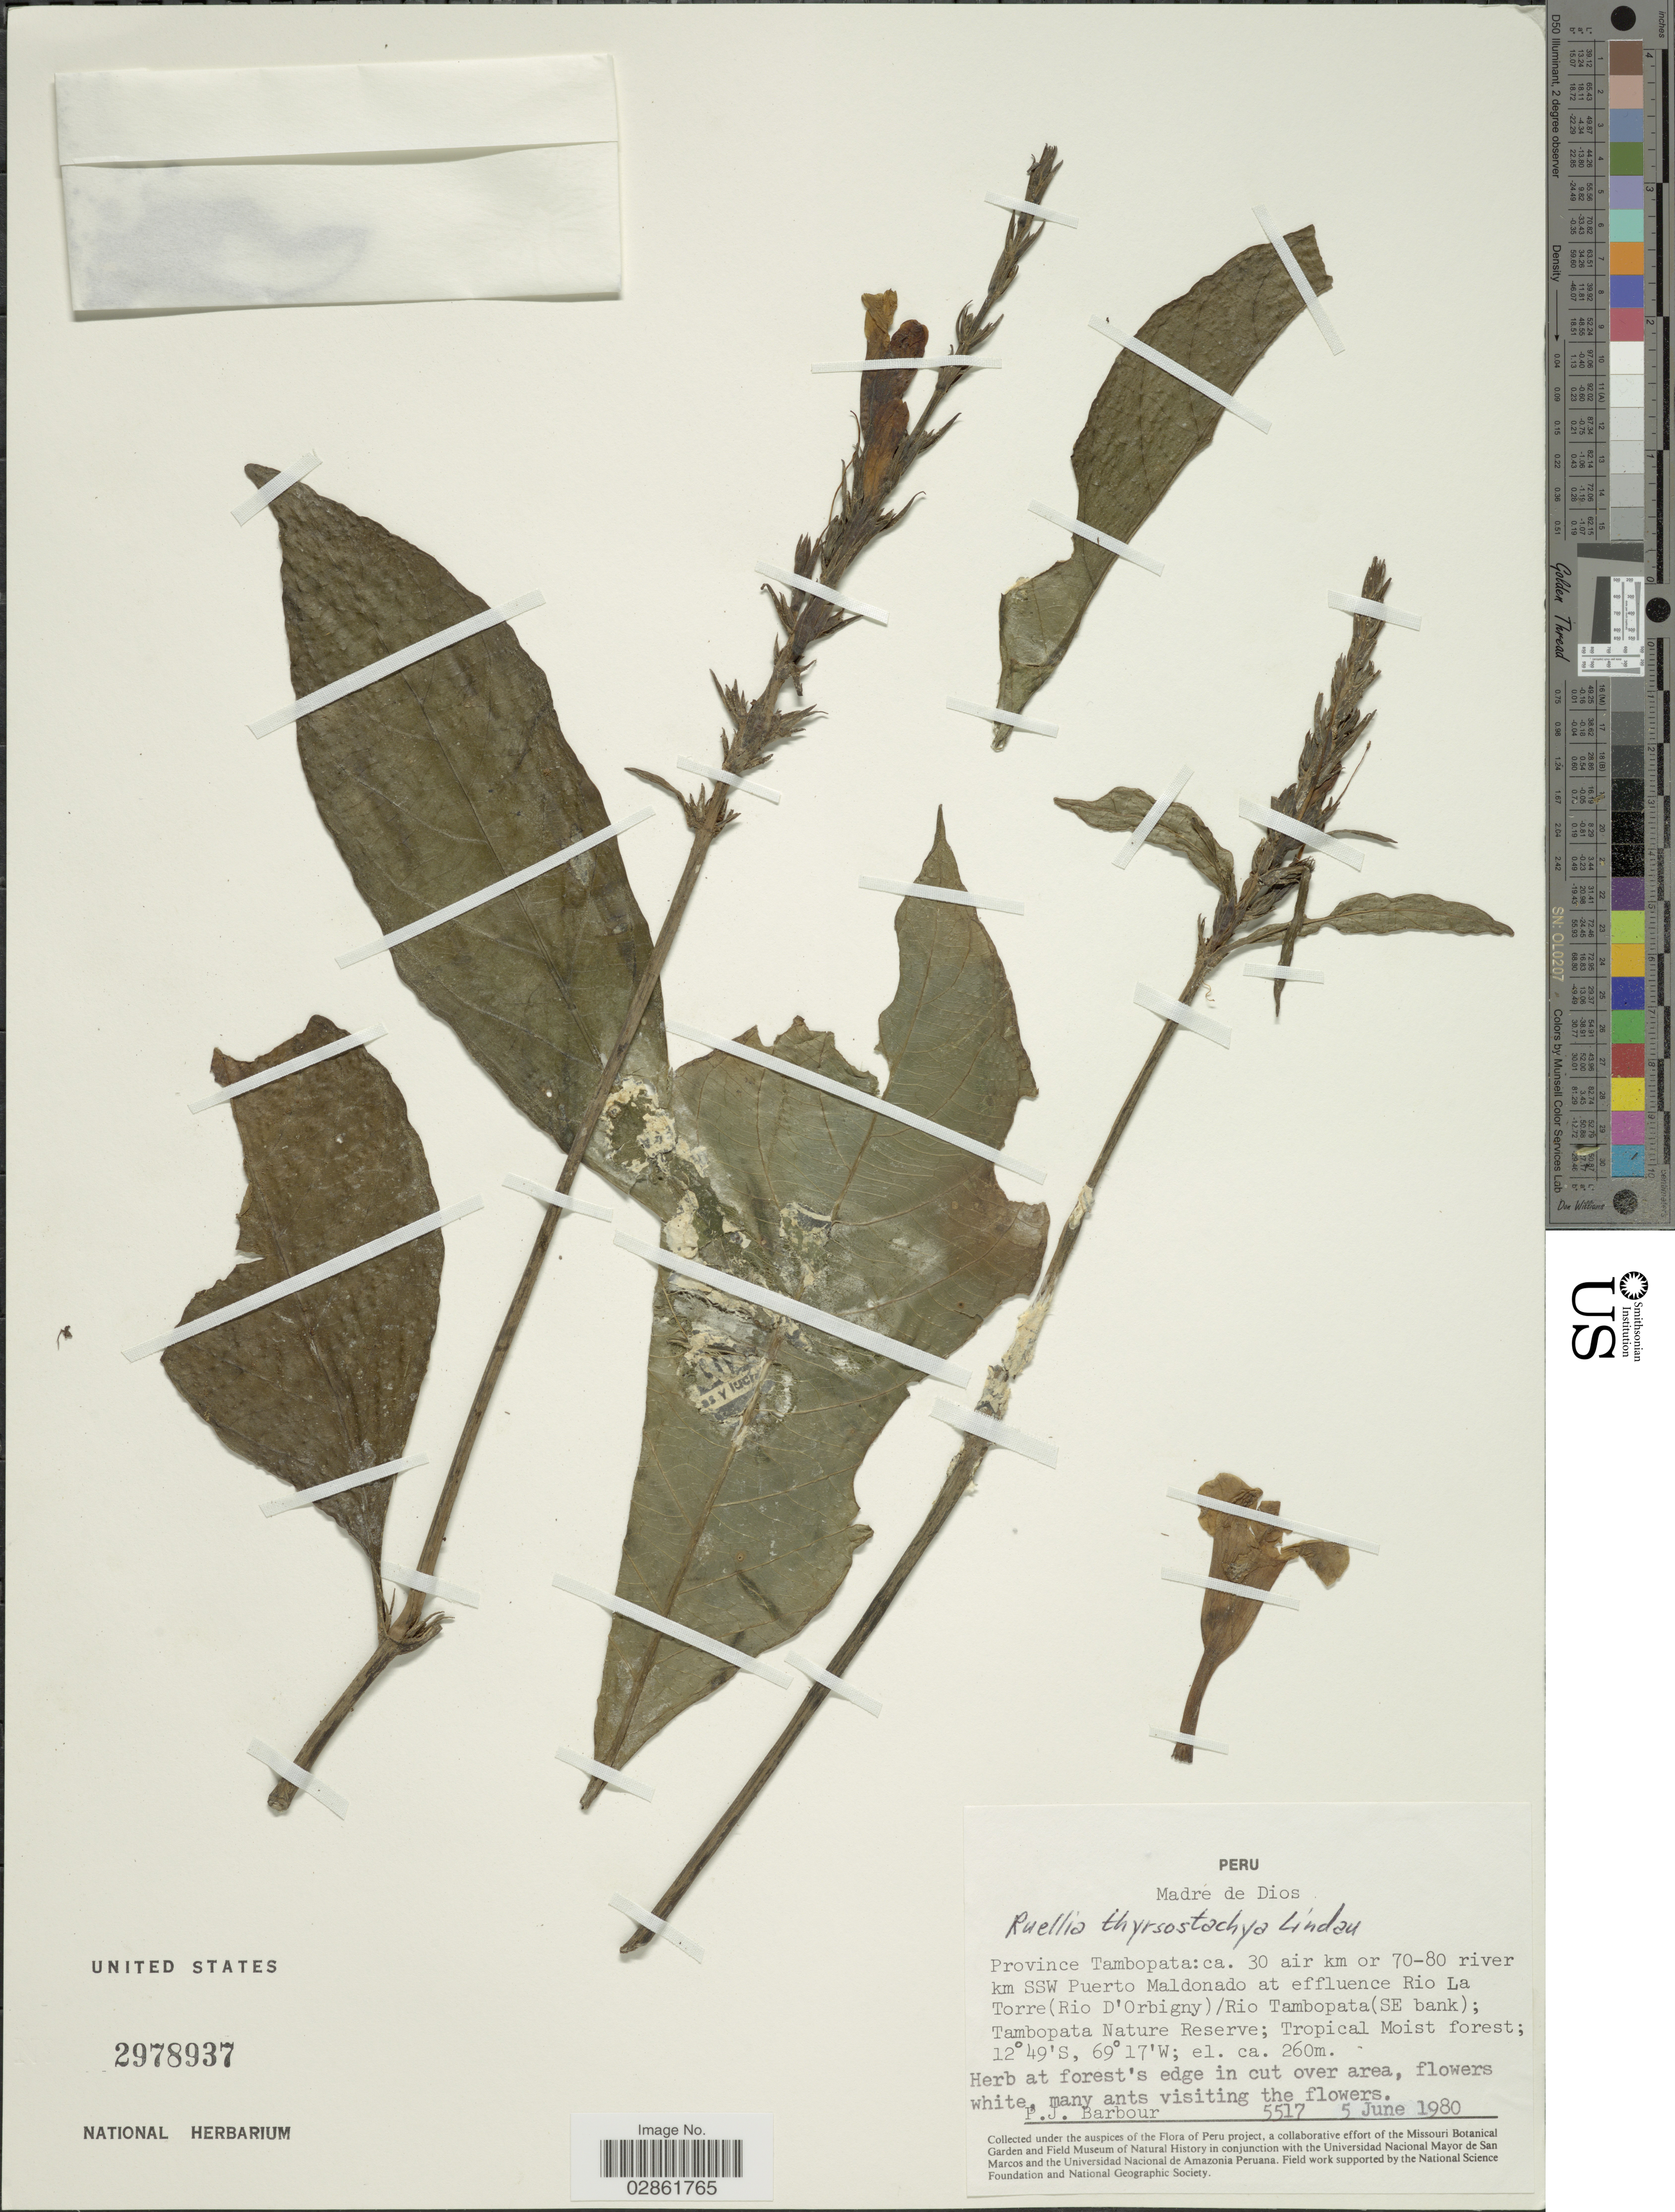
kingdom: Plantae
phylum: Tracheophyta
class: Magnoliopsida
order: Lamiales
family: Acanthaceae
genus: Ruellia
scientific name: Ruellia proxima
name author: Lindau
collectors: P. Barbour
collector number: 5517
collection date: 1980-06-05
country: Peru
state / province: Madre de Dios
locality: Province Tambopata: ca. 30 air km or 70-80 river km SSW Puerto Maldonado at effluence Rio La Torre (Rio D'Orbigny)/Rio Tambopata (SE bank); Tambopata Nature Reserve.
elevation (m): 260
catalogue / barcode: US 2978937